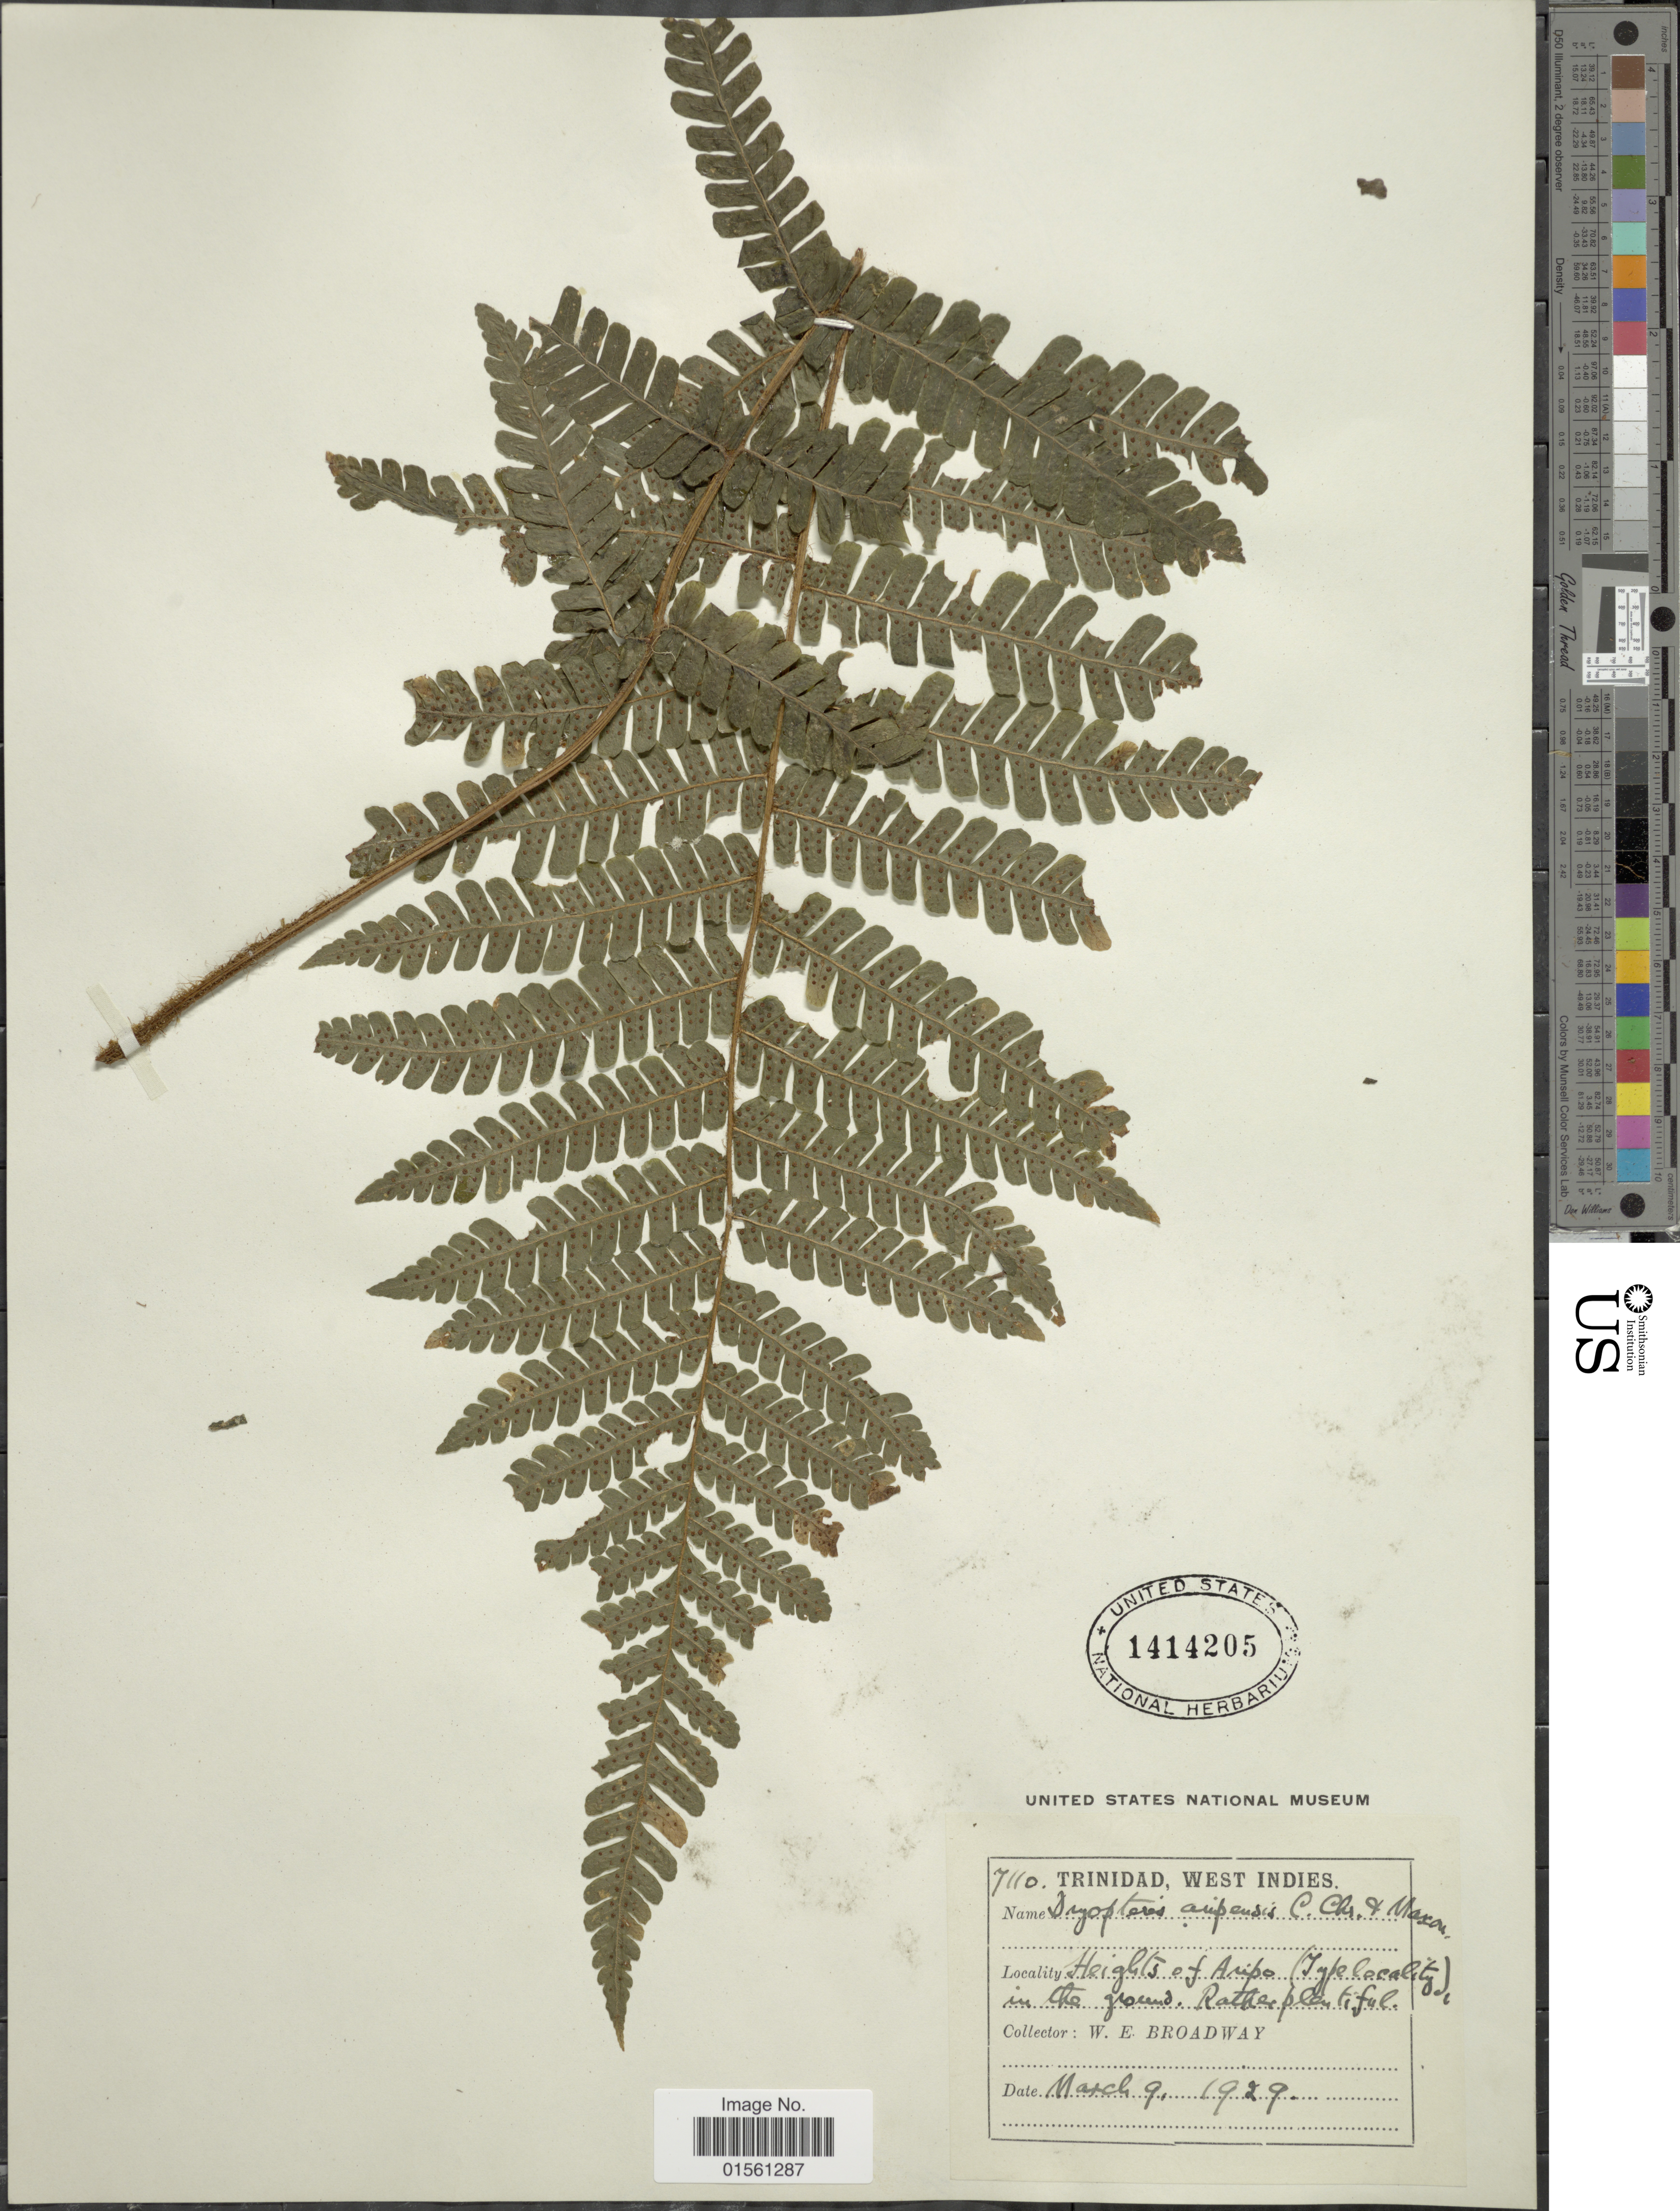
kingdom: Plantae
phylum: Tracheophyta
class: Polypodiopsida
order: Polypodiales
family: Dryopteridaceae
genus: Megalastrum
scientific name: Megalastrum aripense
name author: (C. Chr. & Maxon) A.R. Sm. & R.C. Moran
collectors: W. E. Broadway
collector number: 7110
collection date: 1929-03-09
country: Trinidad and Tobago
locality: Trinidad, West Indies. Heights of Aripo, (type locality), in the ground.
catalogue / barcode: US 1414205